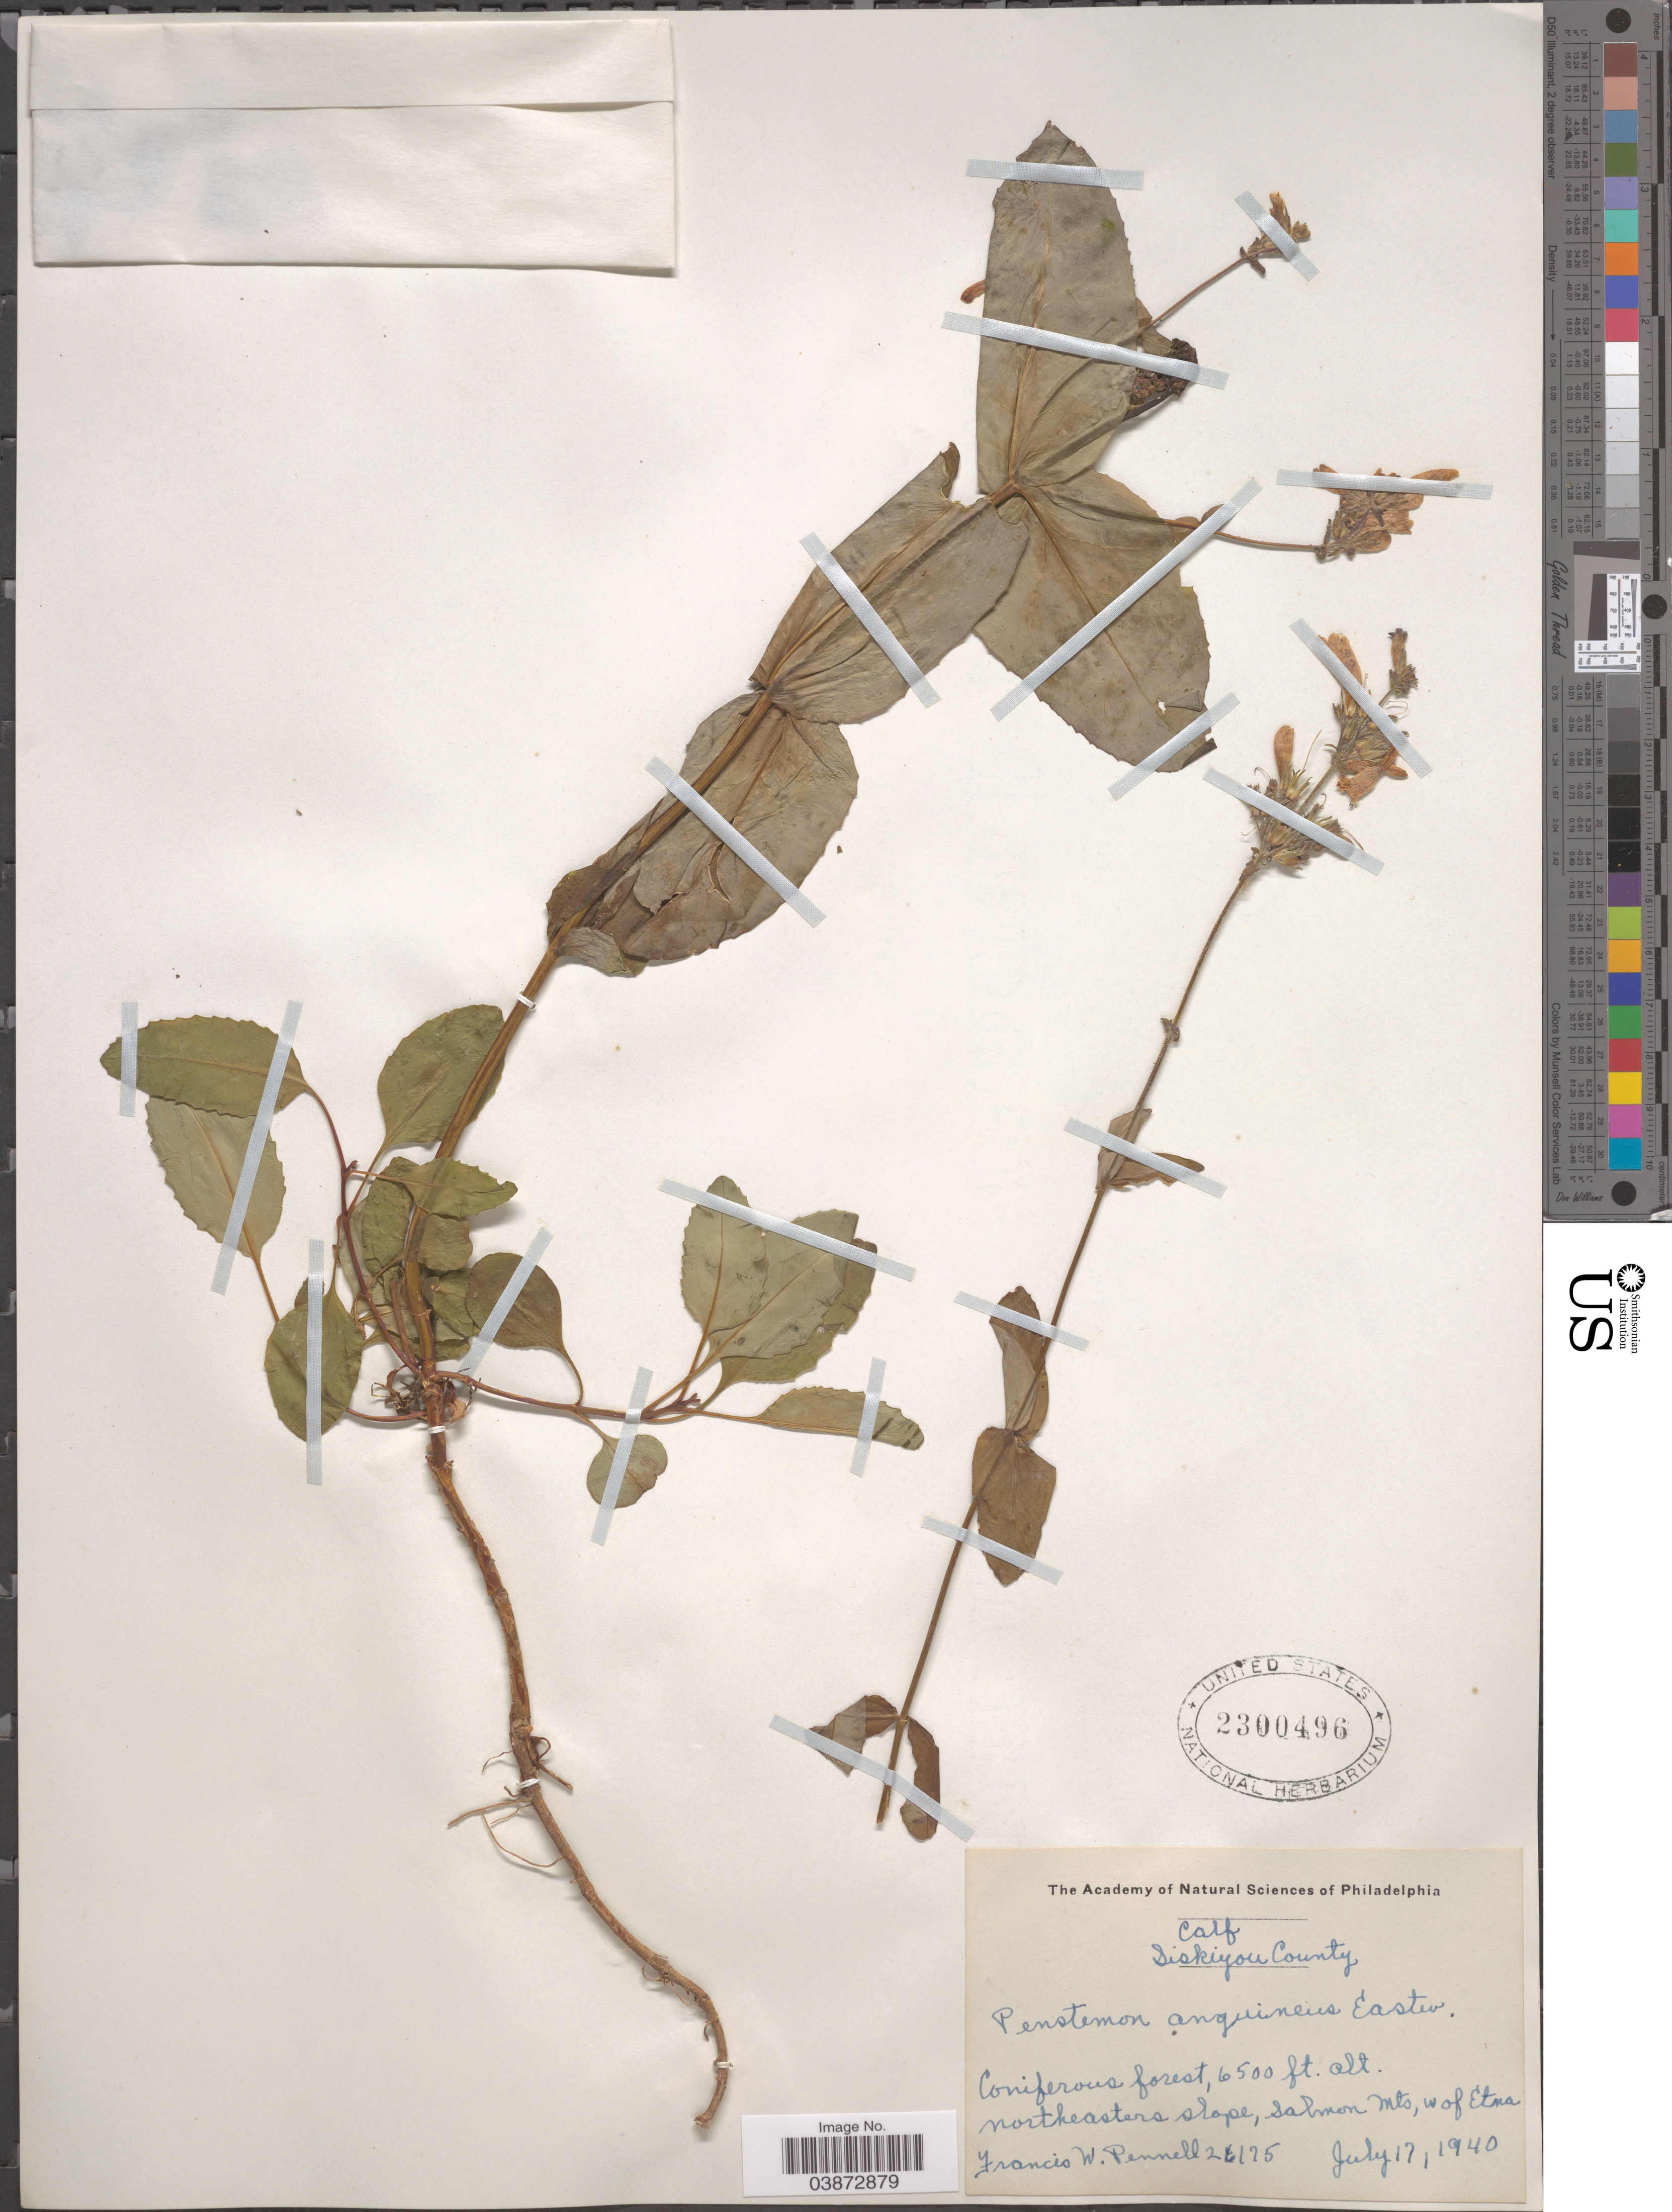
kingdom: Plantae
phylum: Tracheophyta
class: Magnoliopsida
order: Lamiales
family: Plantaginaceae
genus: Penstemon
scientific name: Penstemon anguineus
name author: Eastw.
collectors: F. W. Pennell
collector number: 26175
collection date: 1940-07-17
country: United States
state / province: California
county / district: Siskiyou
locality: Siskiyou County. Northeastern slope, Salmon Mts, W of Etna.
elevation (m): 1981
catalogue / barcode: US 2300496